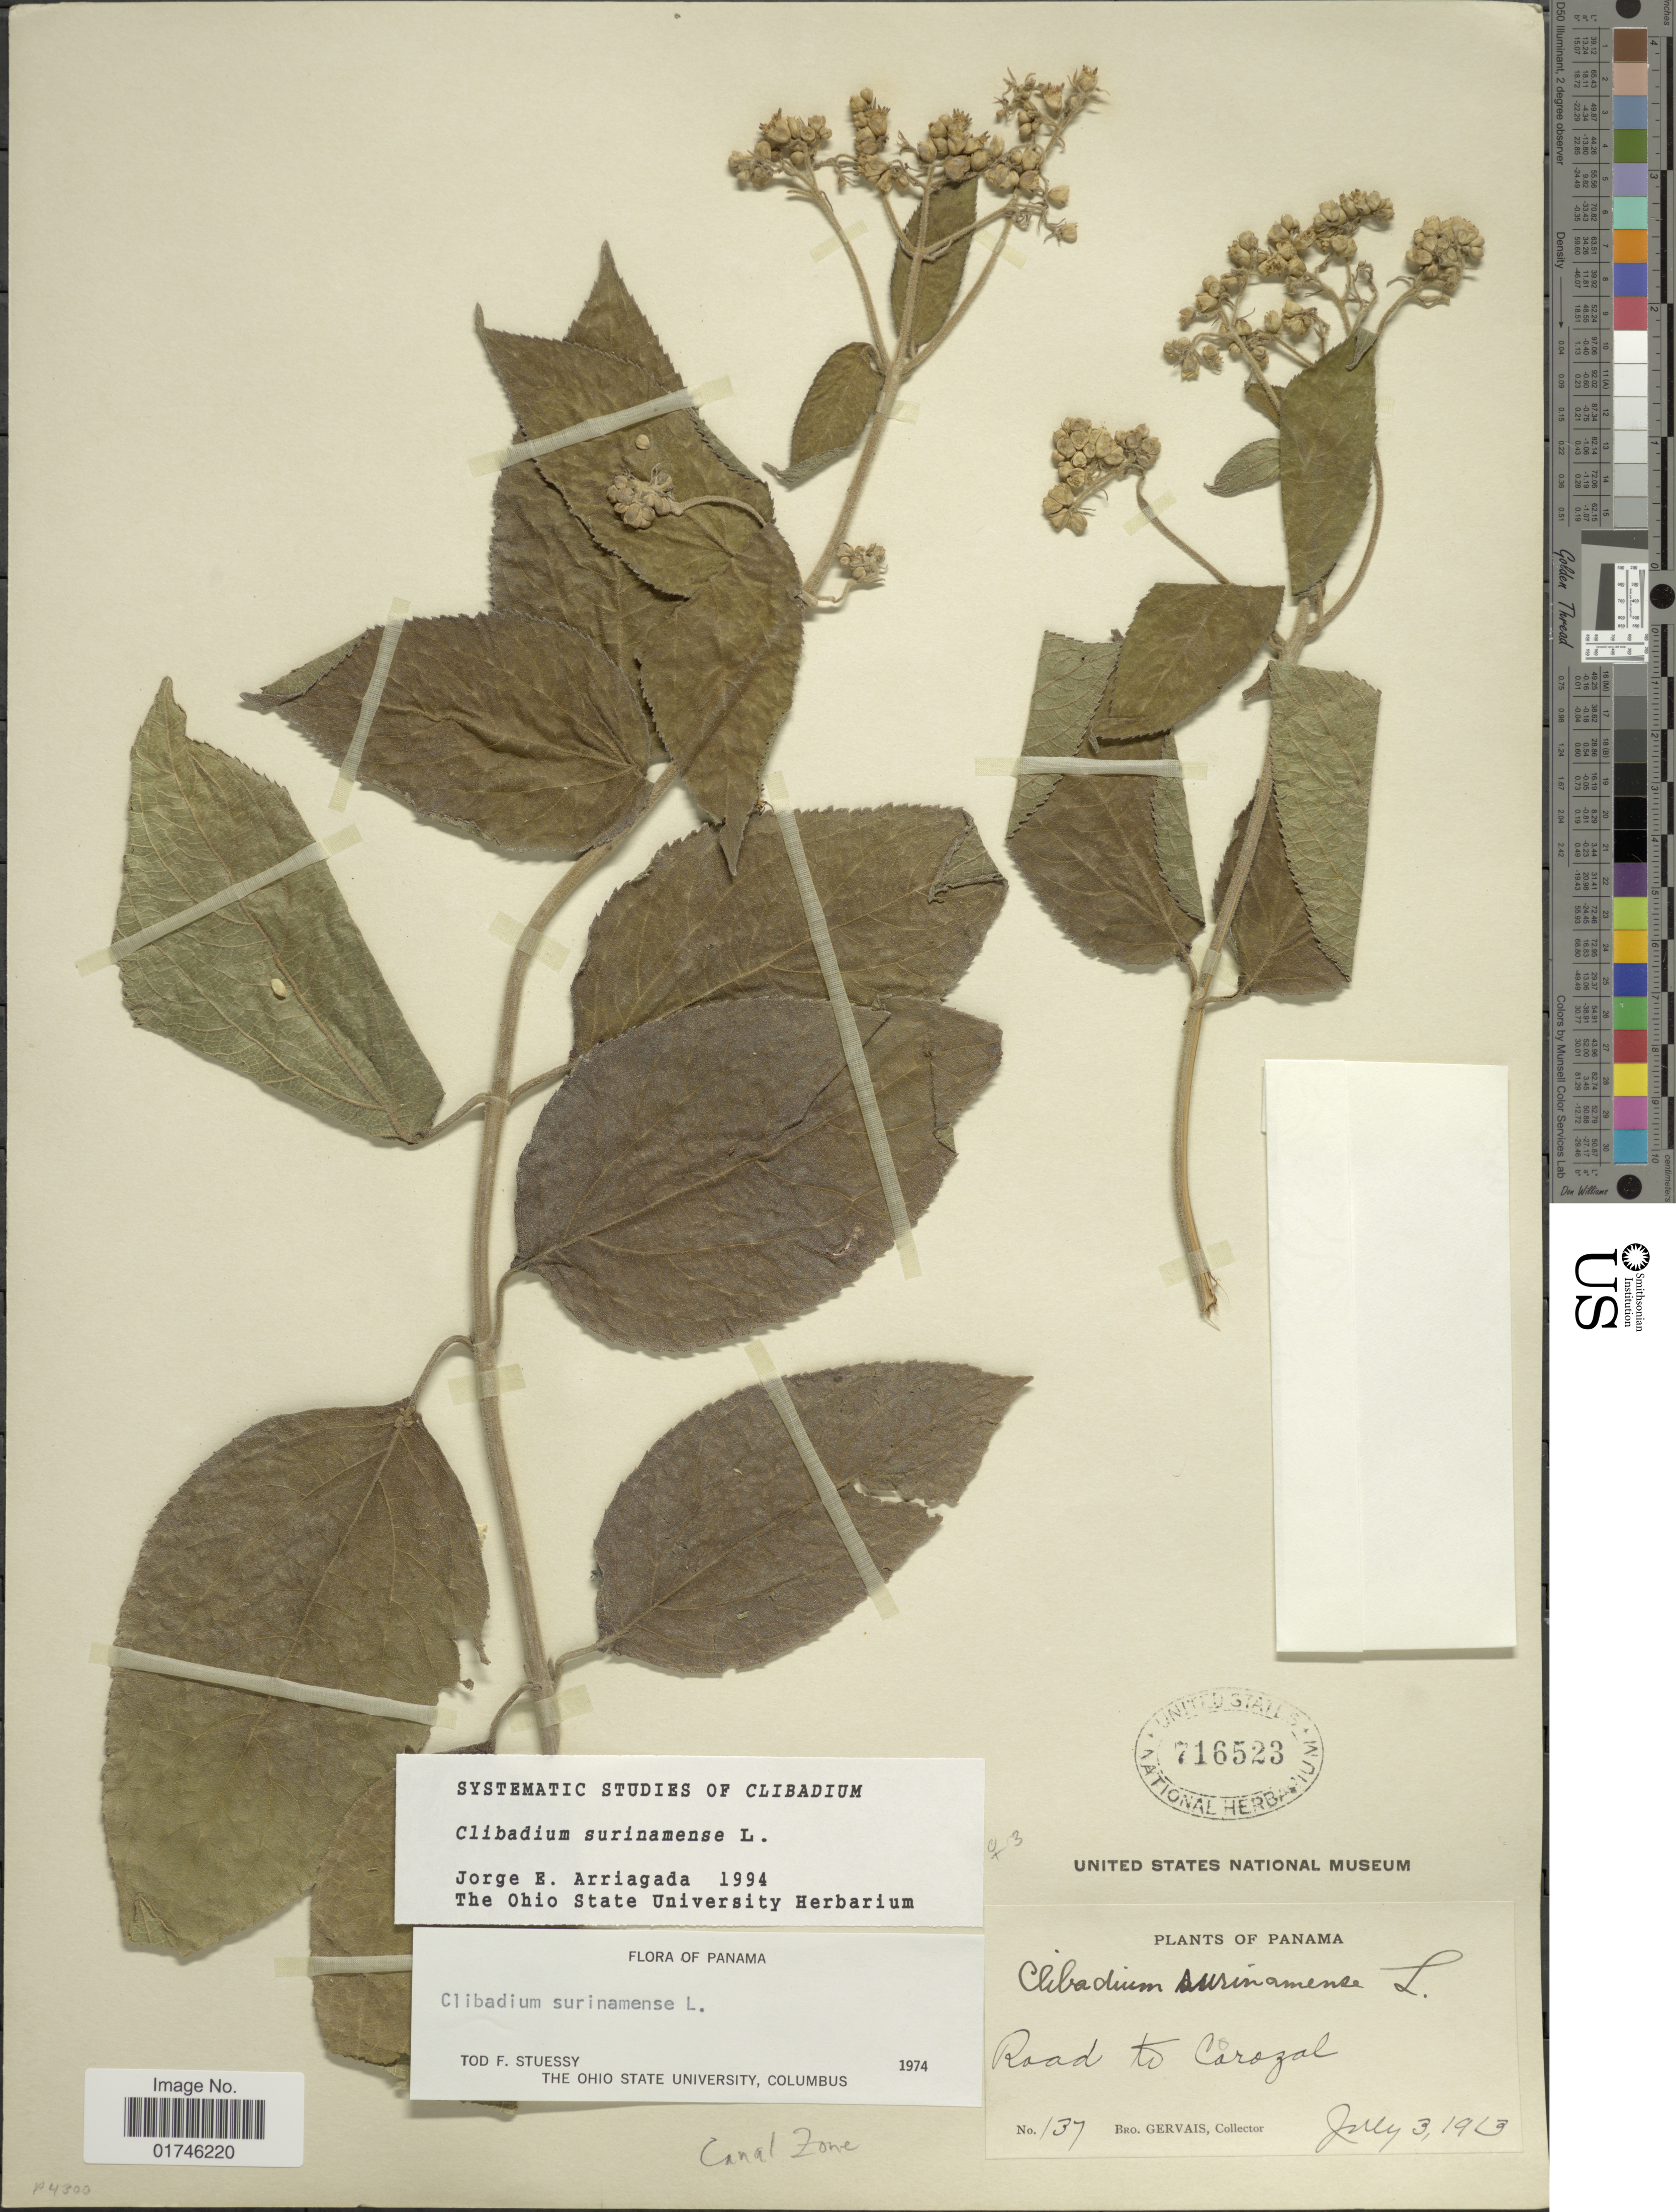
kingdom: Plantae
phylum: Tracheophyta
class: Magnoliopsida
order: Asterales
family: Asteraceae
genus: Clibadium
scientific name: Clibadium surinamense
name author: L.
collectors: B. Gervais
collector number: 137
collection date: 1913-07-03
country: Panama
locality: Road to Carozal.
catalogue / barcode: US 716523